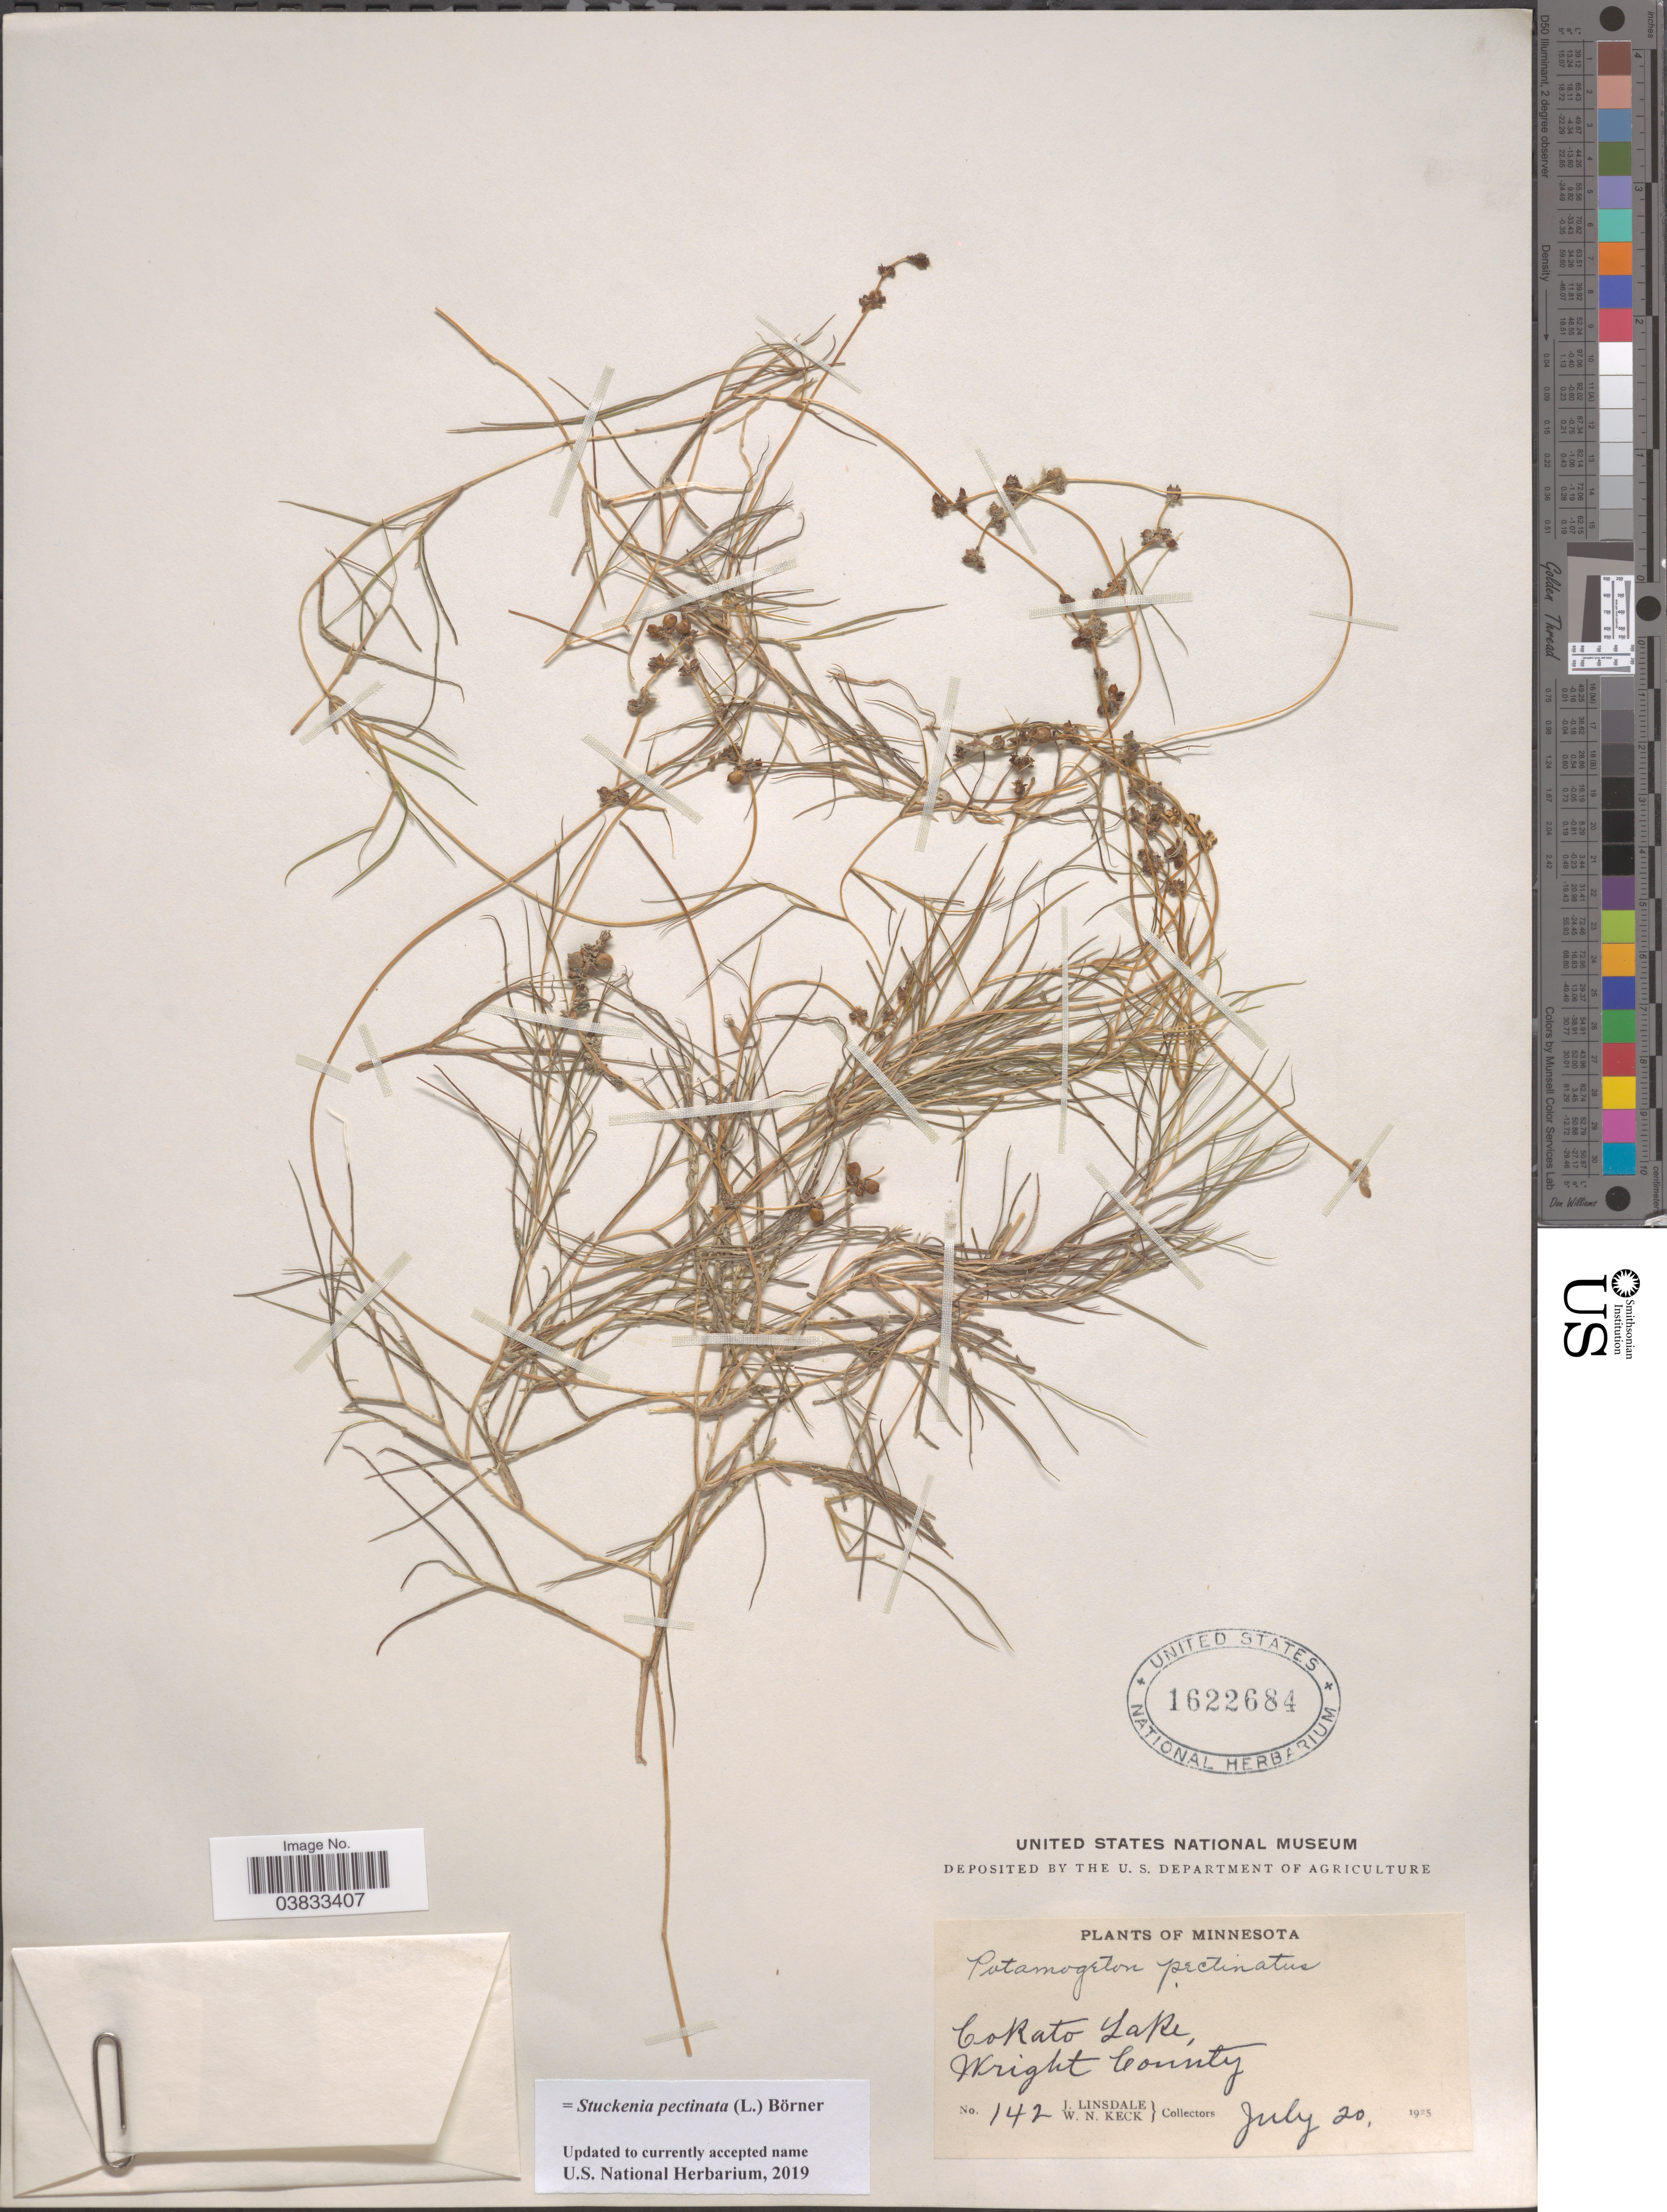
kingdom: Plantae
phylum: Tracheophyta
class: Liliopsida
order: Alismatales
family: Potamogetonaceae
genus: Stuckenia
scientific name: Stuckenia pectinata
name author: (L.) Börner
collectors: J. Linsdale & W. Keck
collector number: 142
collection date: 1925-07-20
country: United States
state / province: Minnesota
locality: Corato Lake, Wright County.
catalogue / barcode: US 1622684